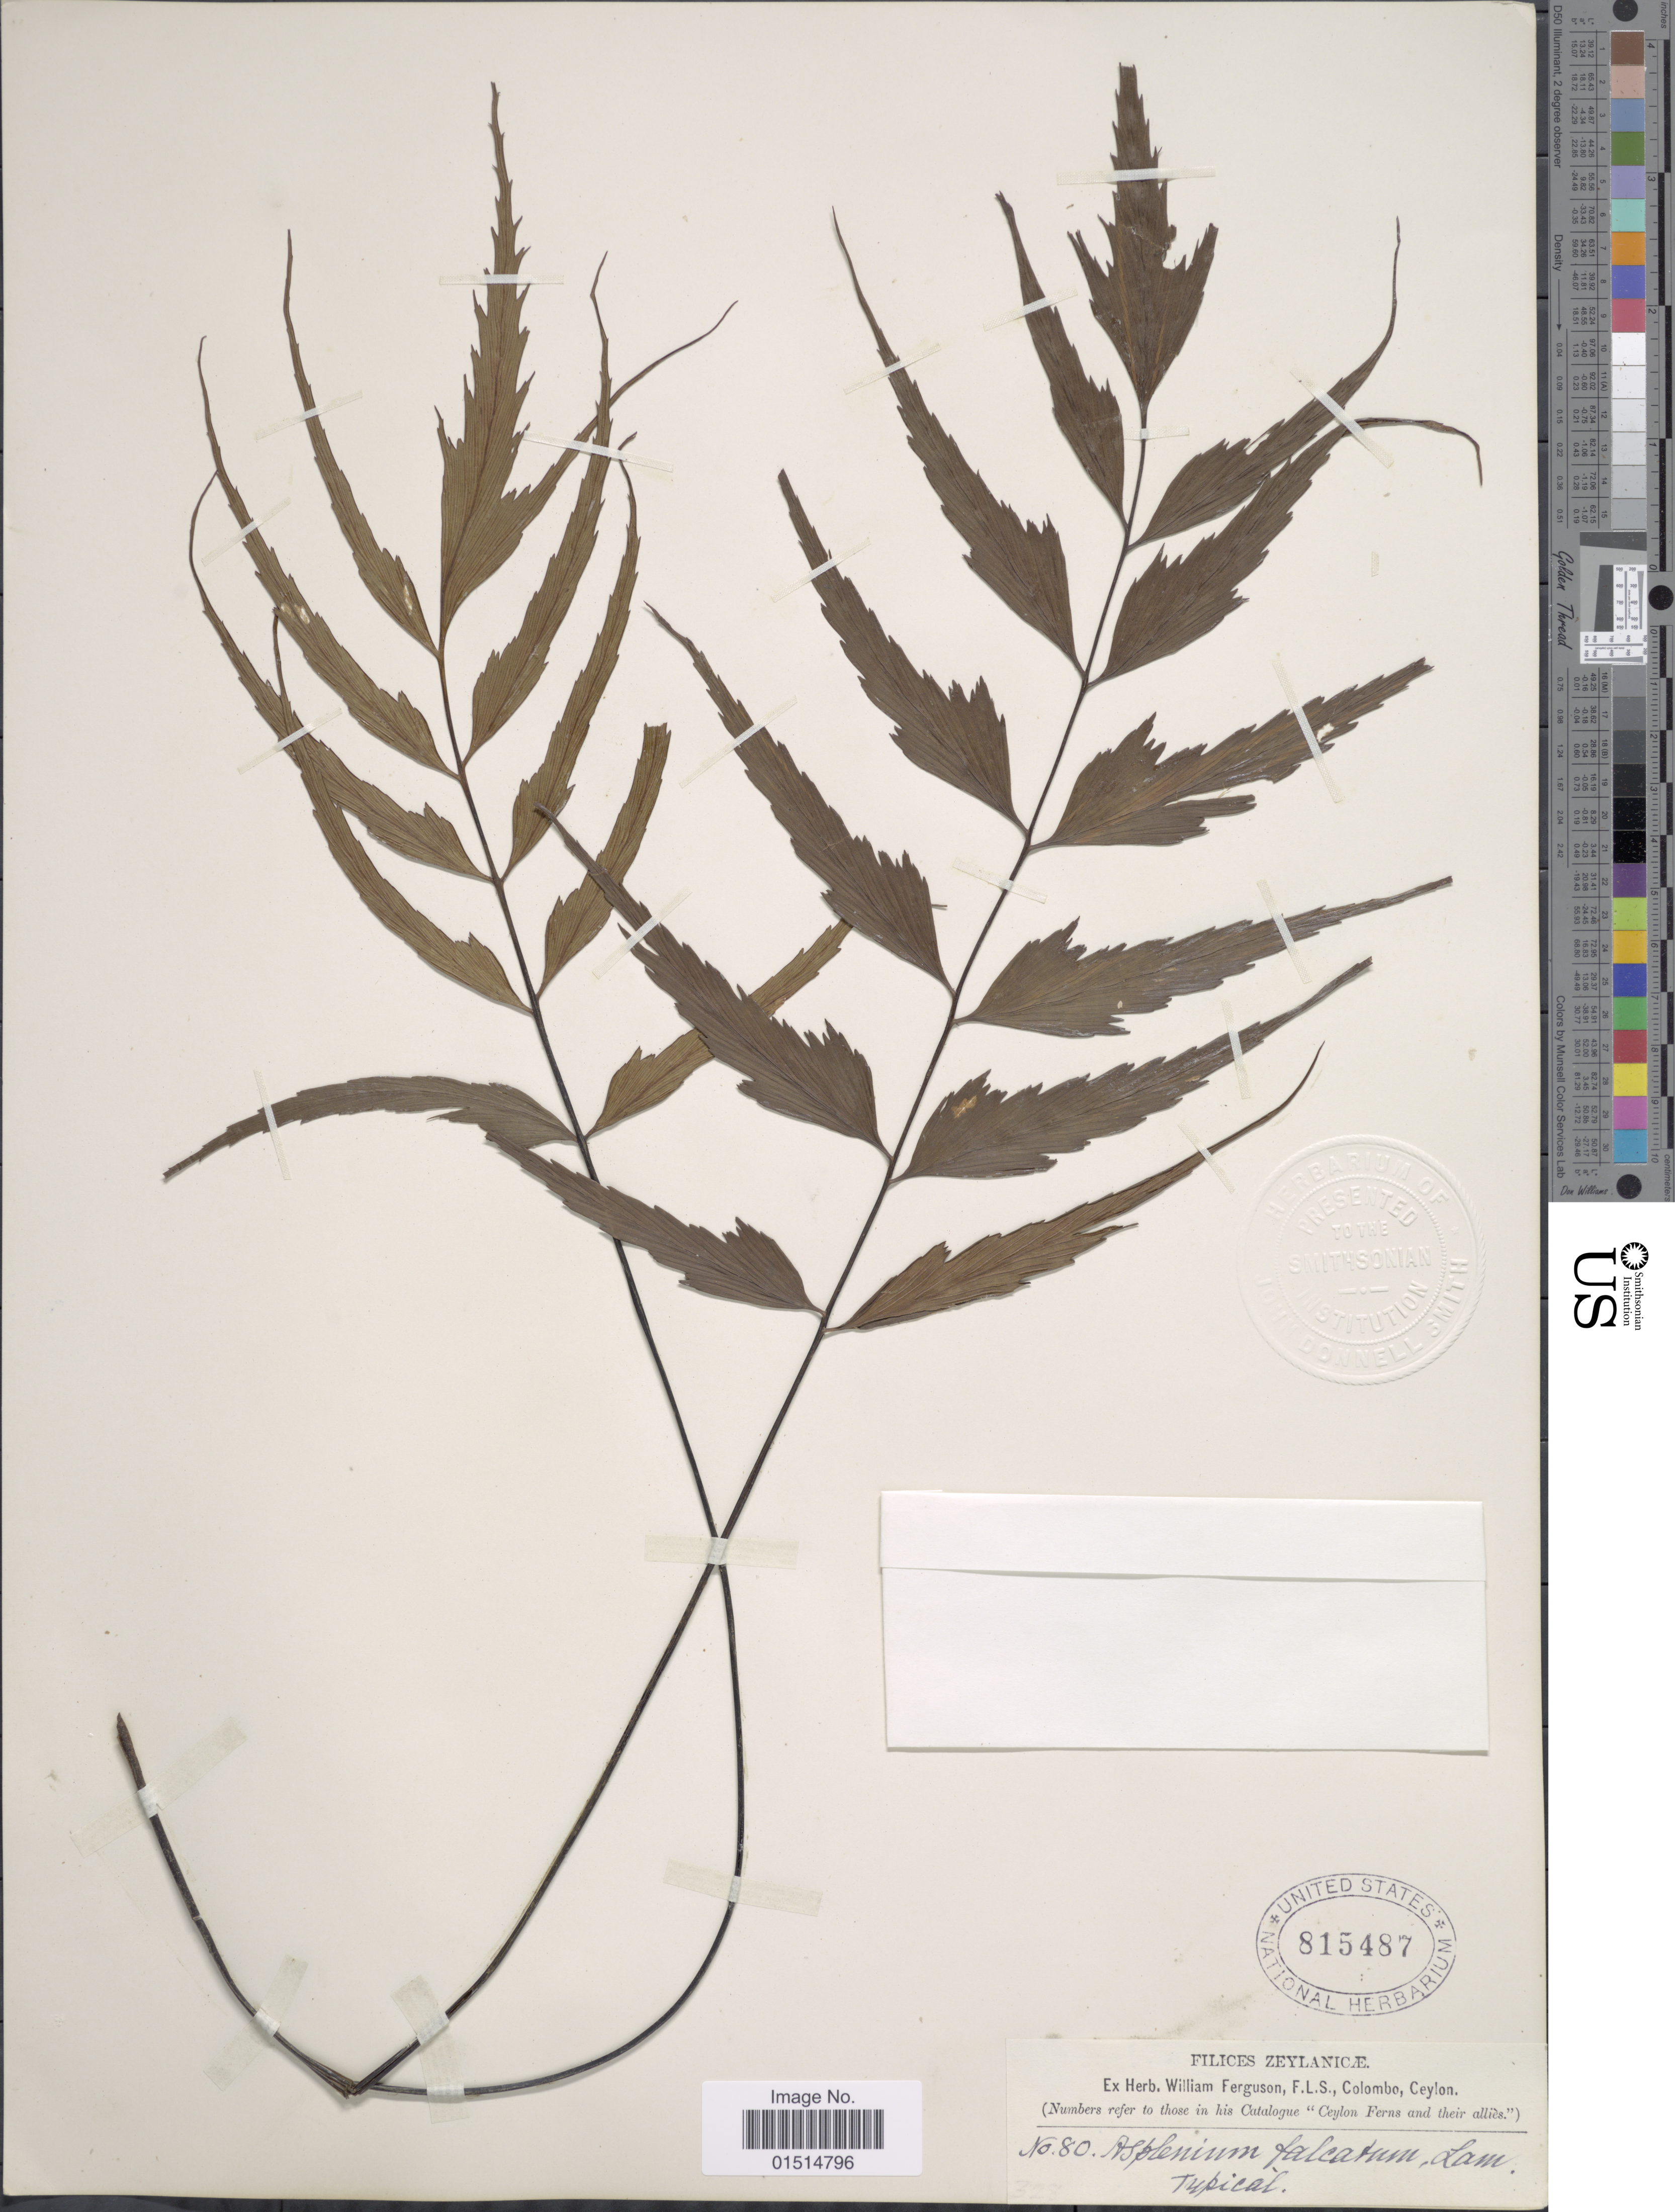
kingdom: Plantae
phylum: Tracheophyta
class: Polypodiopsida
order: Polypodiales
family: Aspleniaceae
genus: Asplenium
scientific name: Asplenium falcatum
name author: Lam.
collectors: ex herb. W. Ferguson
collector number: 80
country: Sri Lanka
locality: Ceylon. Filices Zeylanicae.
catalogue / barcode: US 815487